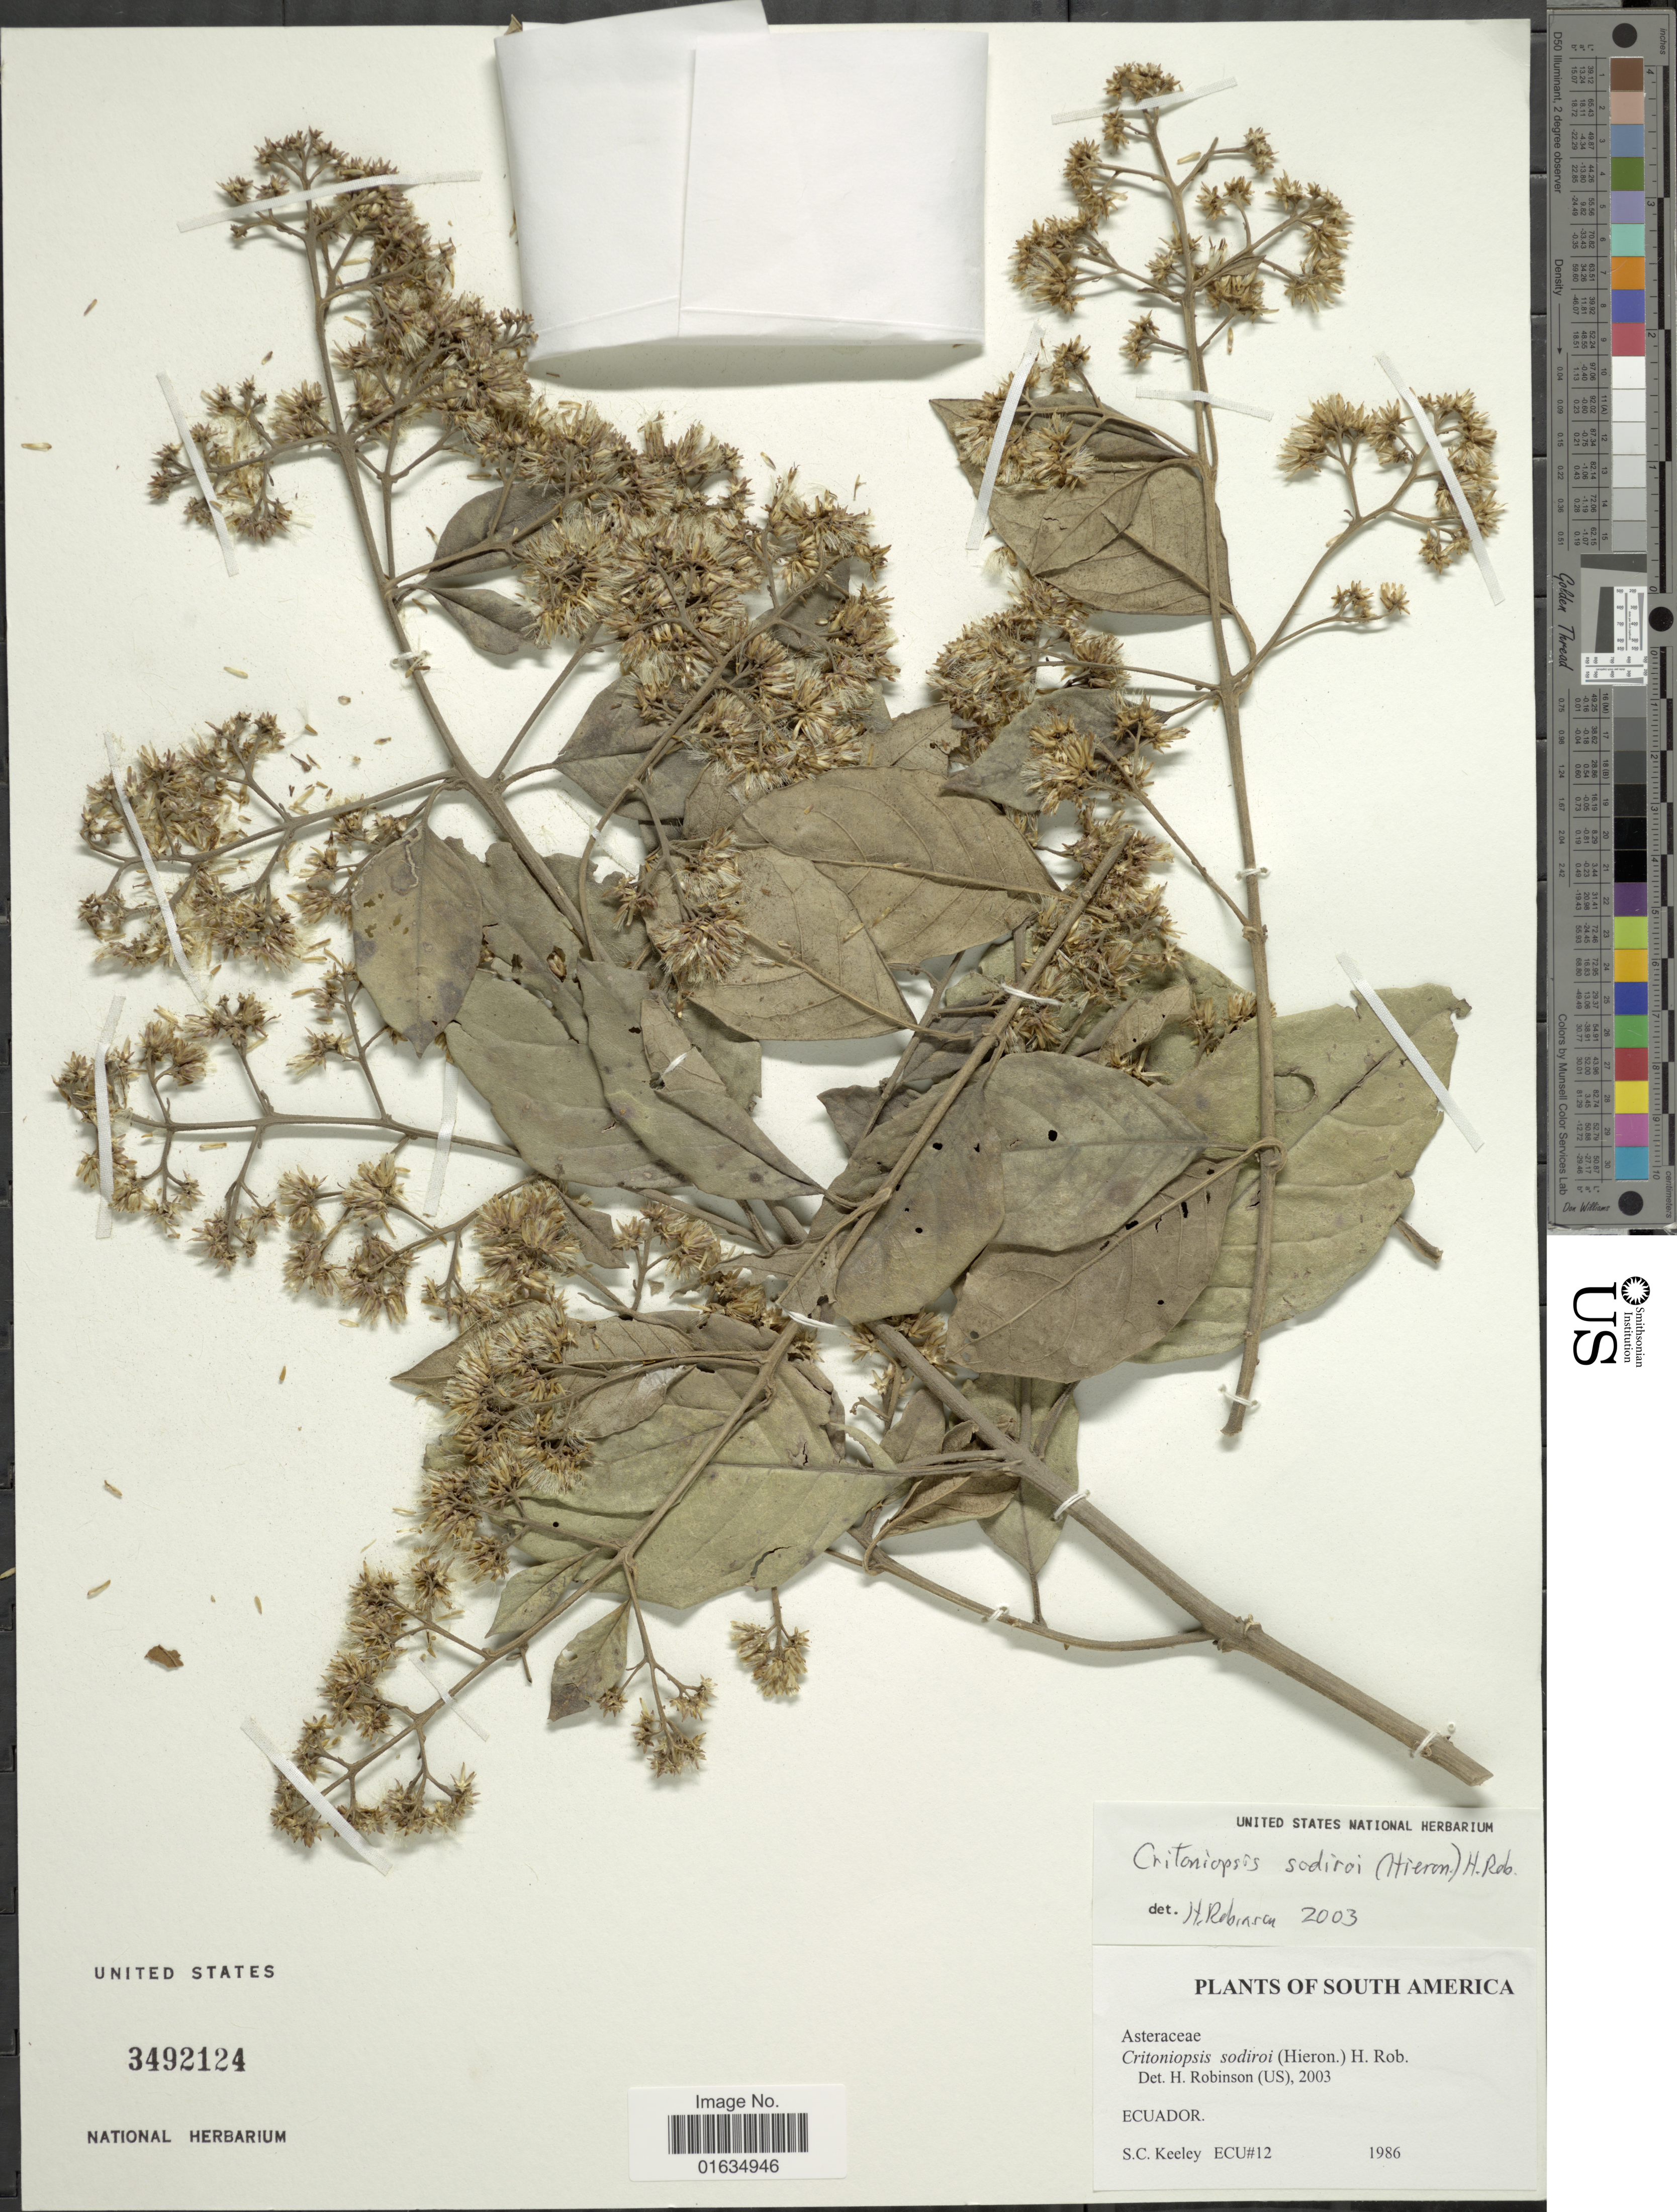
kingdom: Plantae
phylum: Tracheophyta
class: Magnoliopsida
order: Asterales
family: Asteraceae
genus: Critoniopsis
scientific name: Critoniopsis sodiroi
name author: (Hieron. ex Sodiro) H. Rob.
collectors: S. C. Keeley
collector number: ECU12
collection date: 1986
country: Ecuador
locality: South America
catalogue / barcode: US 3492124